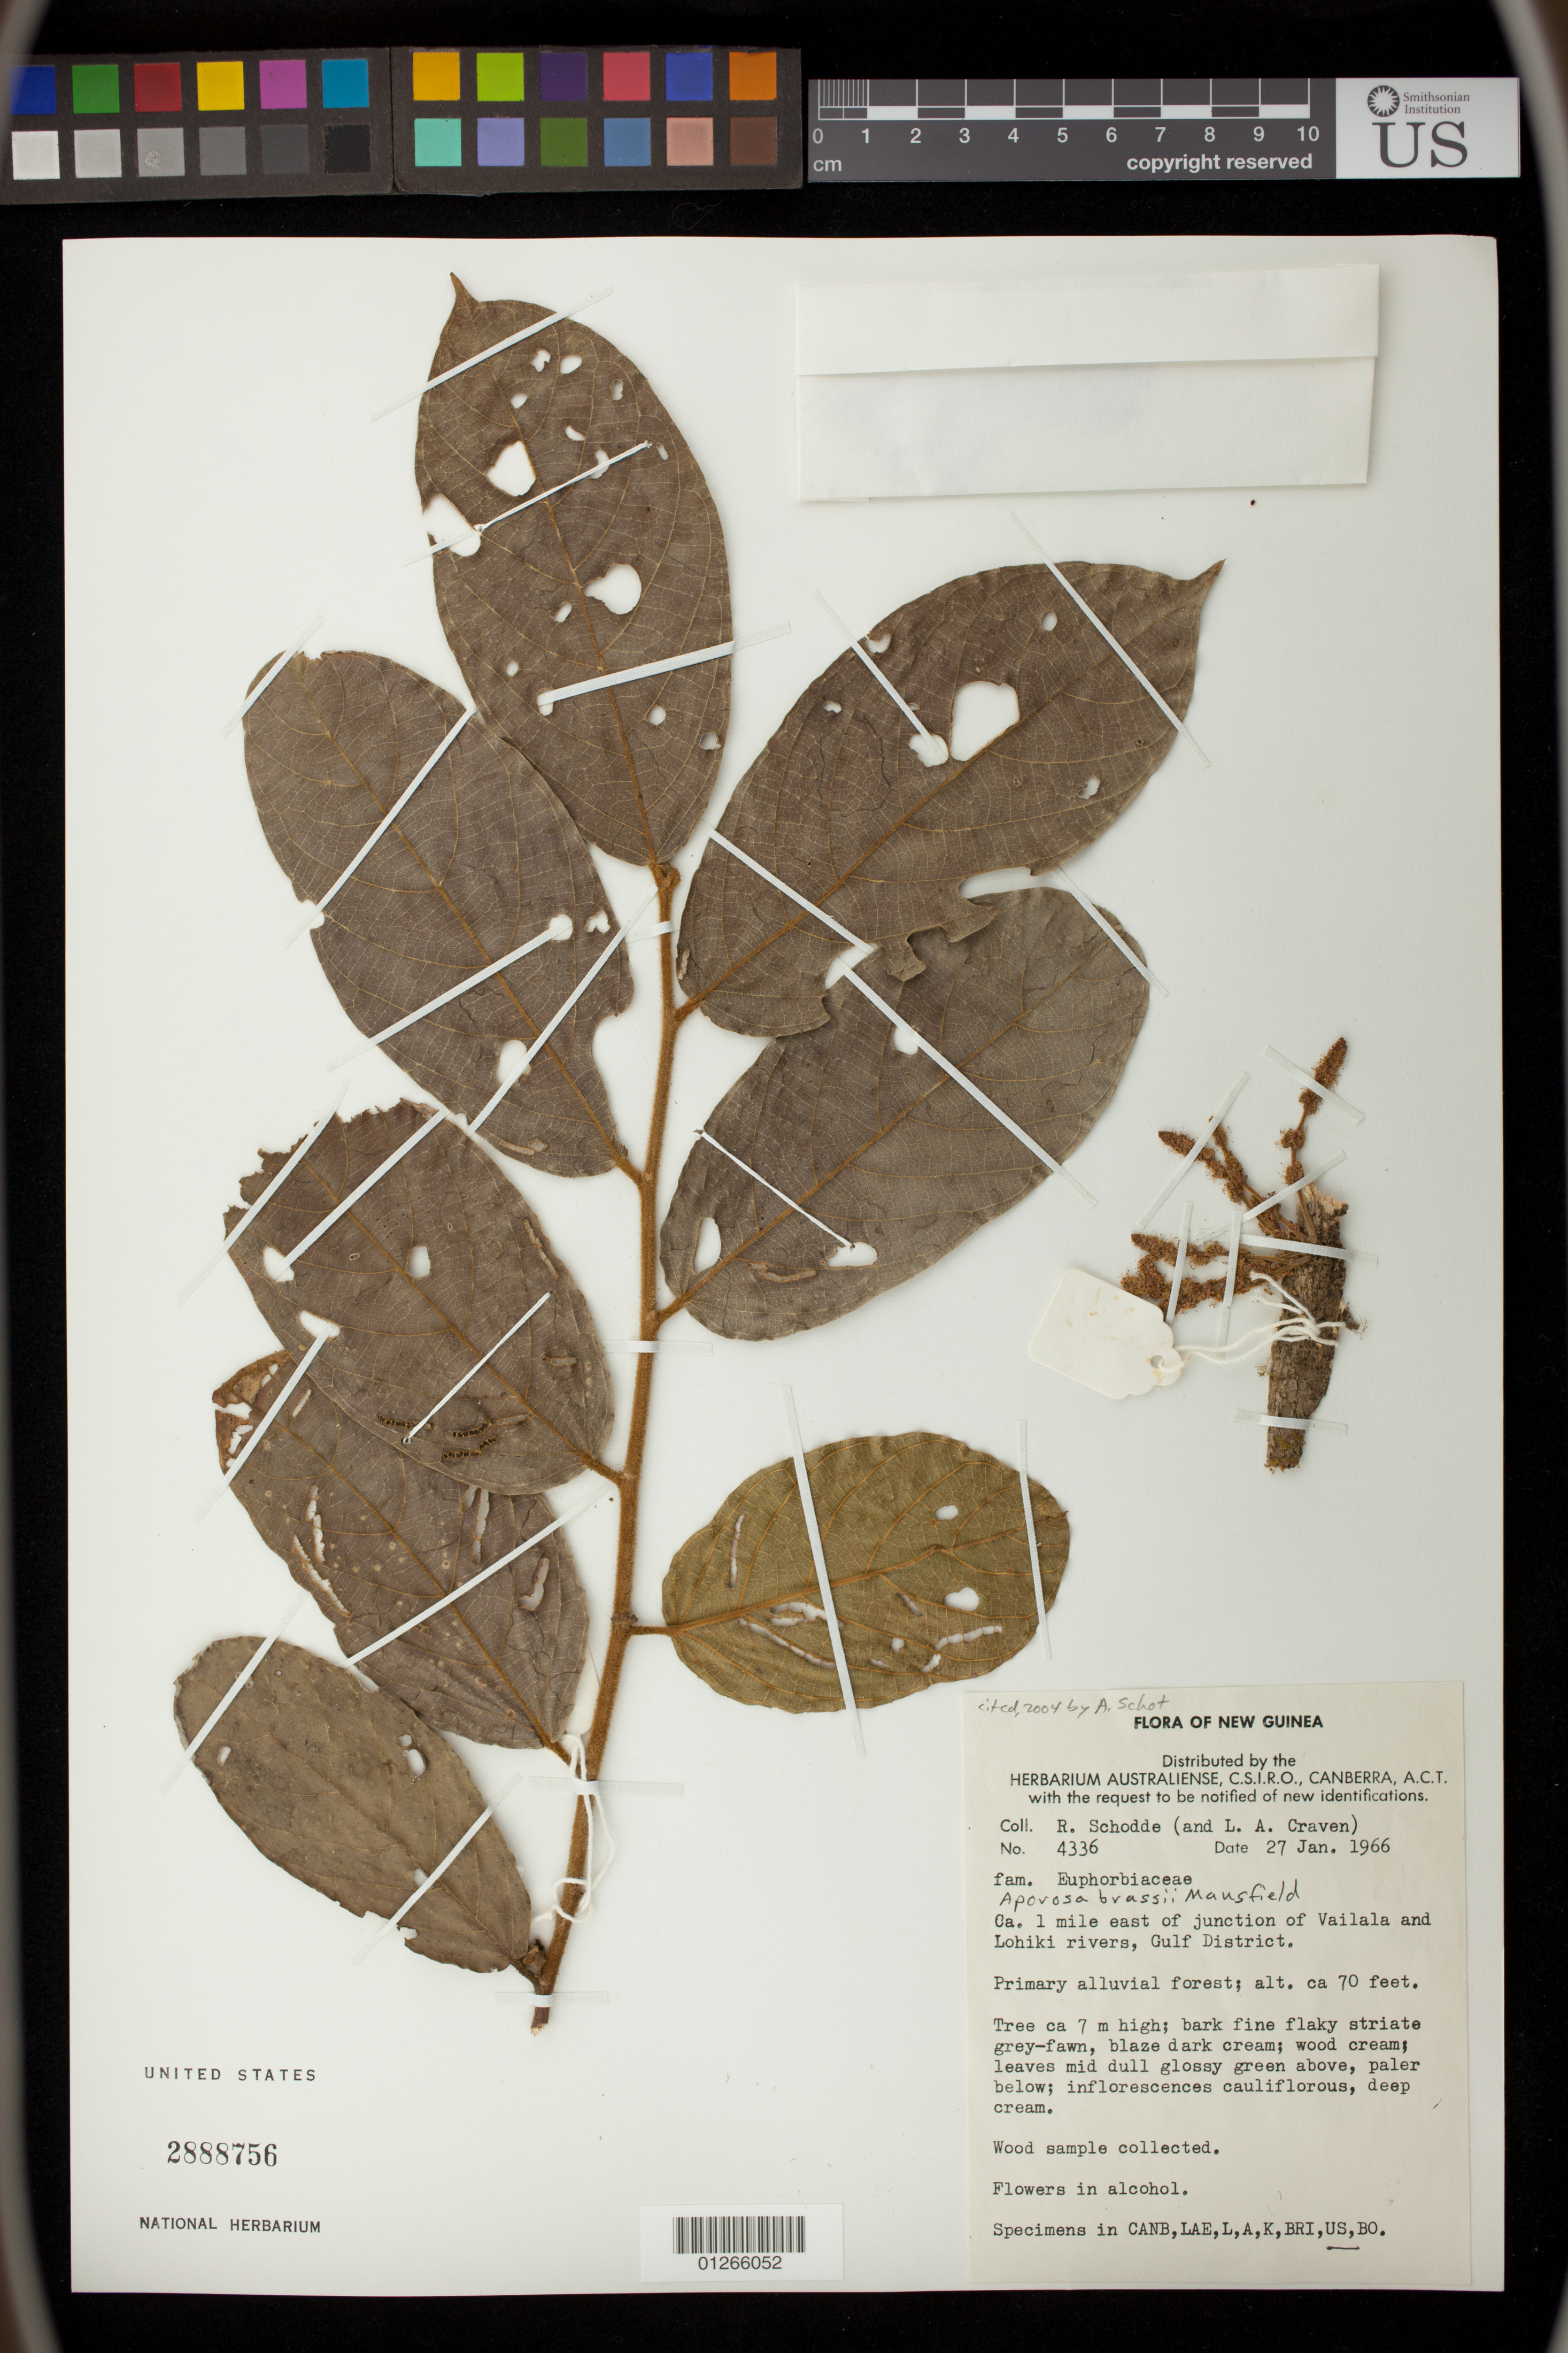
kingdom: Plantae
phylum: Tracheophyta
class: Magnoliopsida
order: Malpighiales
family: Phyllanthaceae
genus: Aporosa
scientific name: Aporosa brassii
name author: Mansf.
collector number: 4336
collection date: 1966-01-27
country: Papua New Guinea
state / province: Gulf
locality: New Guinea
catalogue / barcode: US 2888756